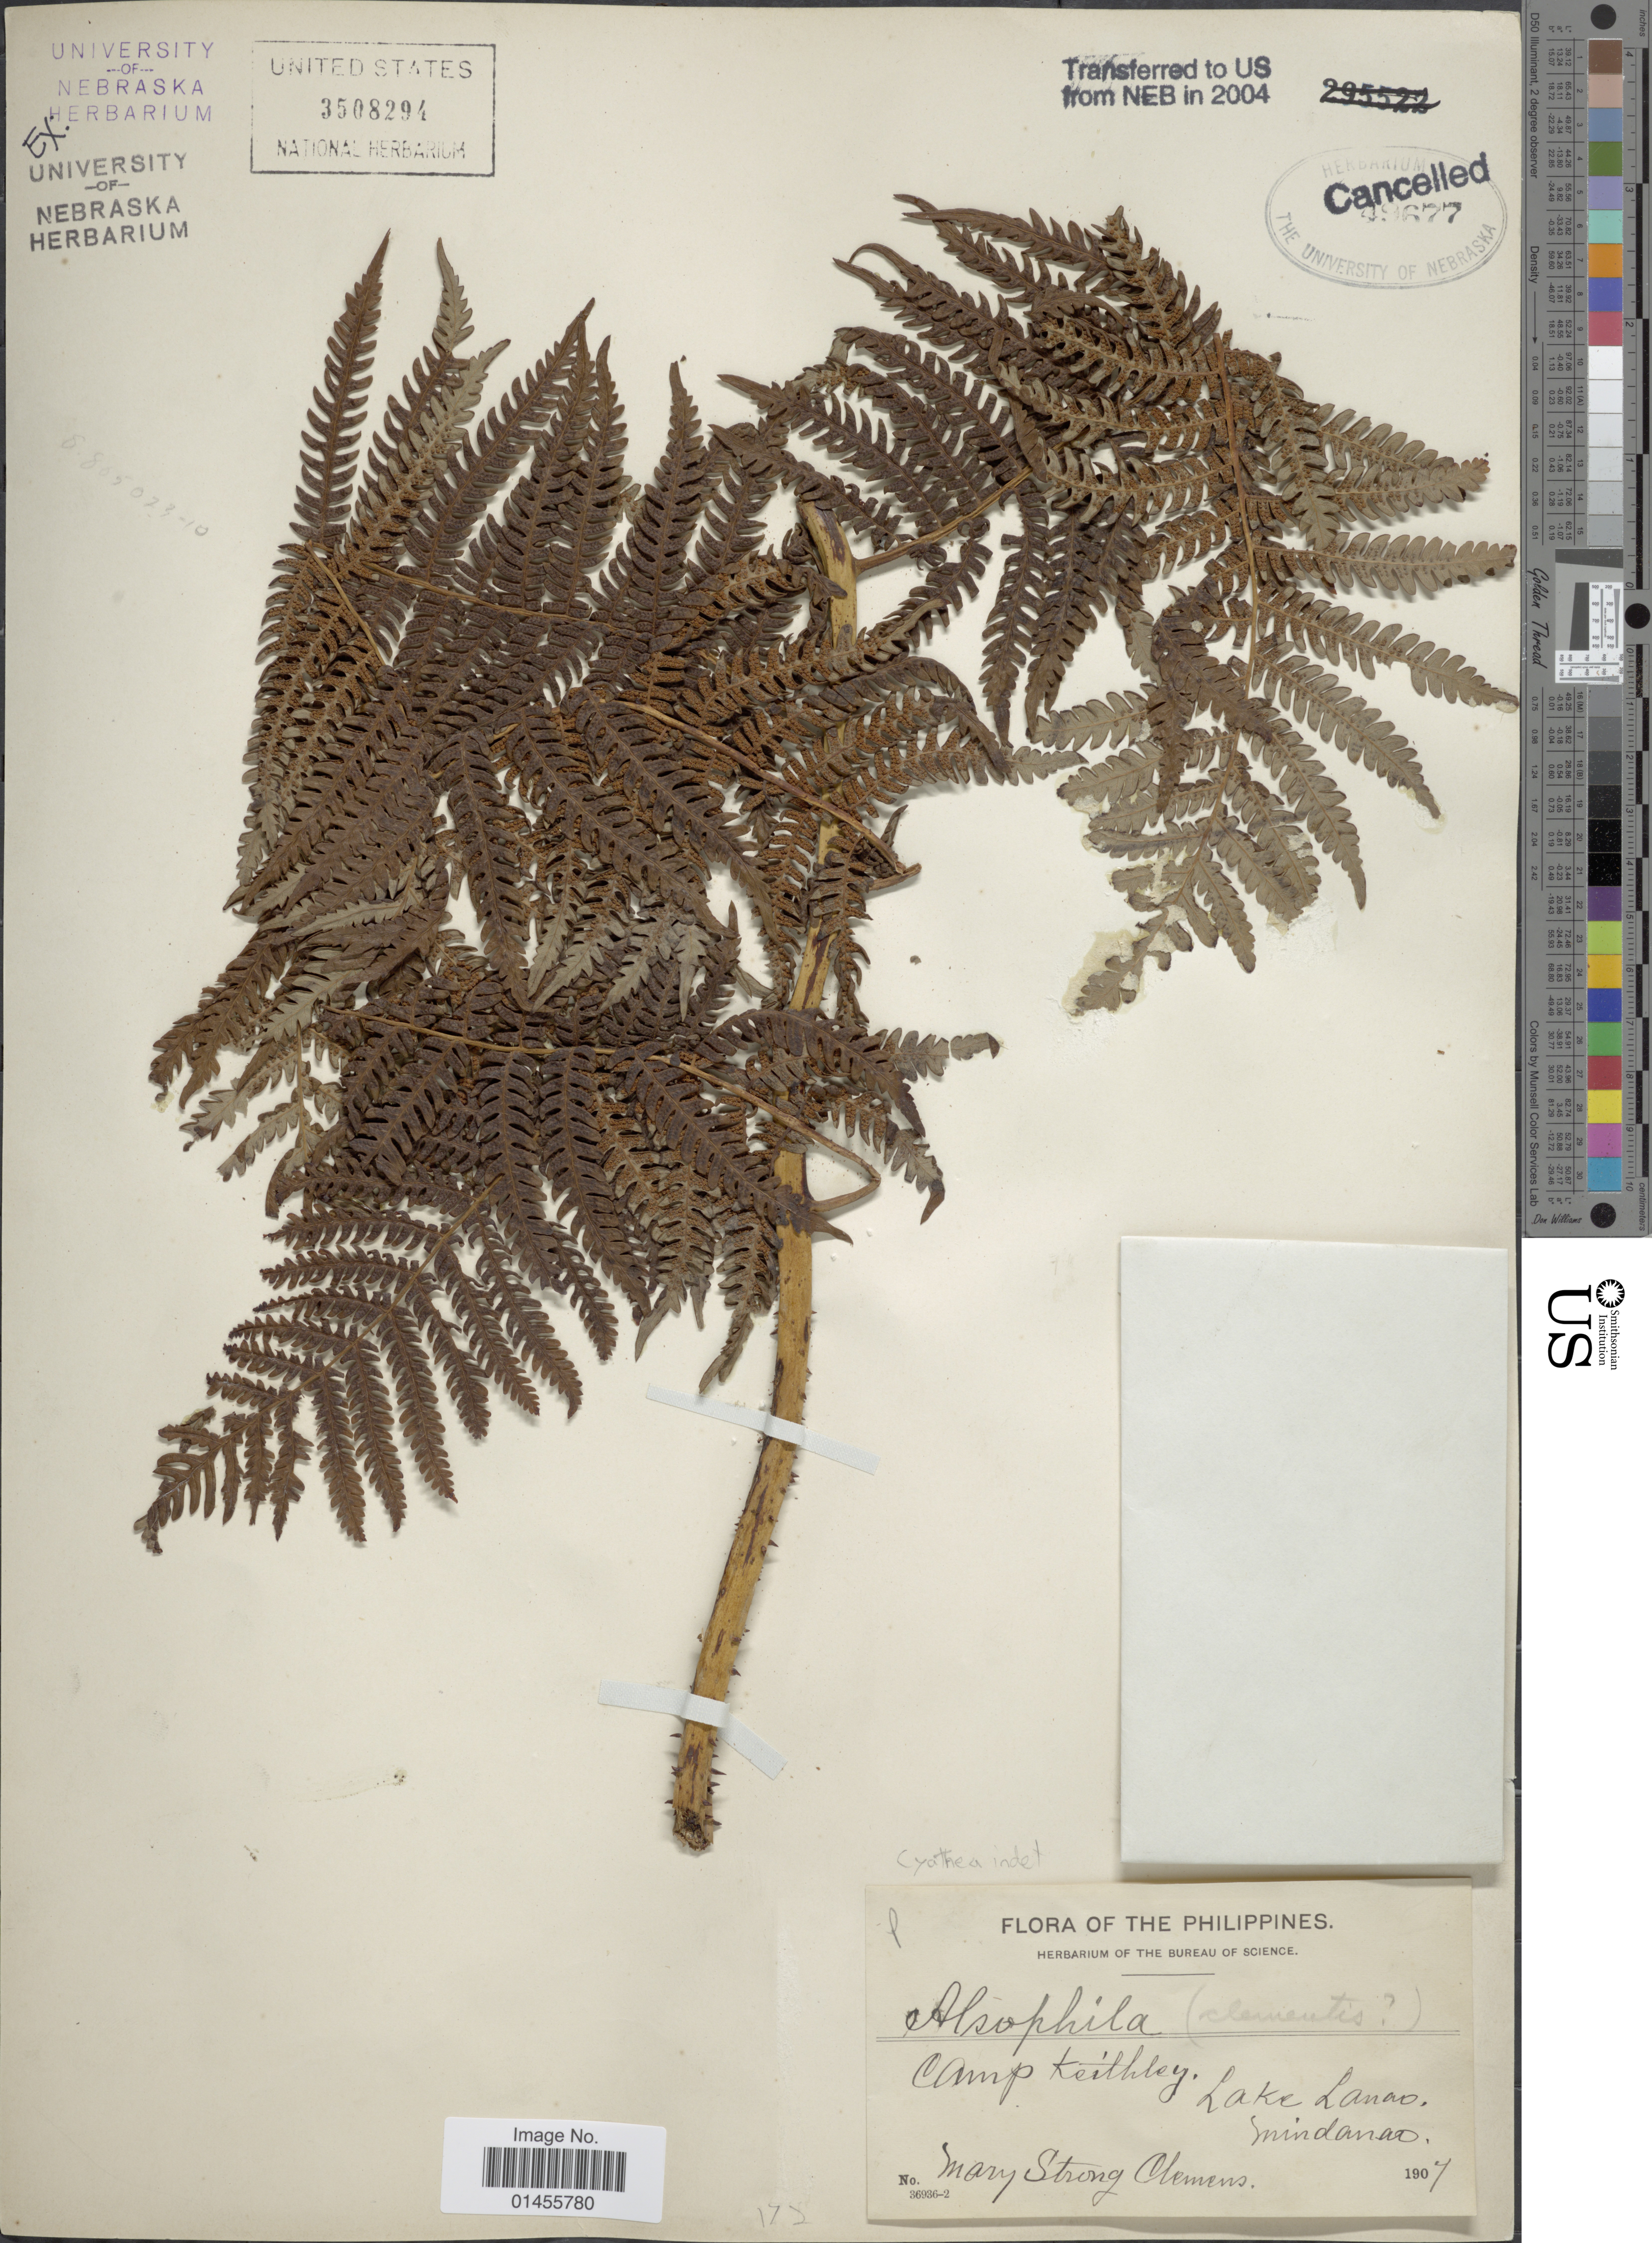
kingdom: Plantae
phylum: Tracheophyta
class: Polypodiopsida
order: Cyatheales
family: Cyatheaceae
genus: Alsophila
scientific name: Alsophila sp.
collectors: M. S. Clemens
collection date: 1907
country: Philippines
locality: Camp Keithley, Lake Lamao, Mindanao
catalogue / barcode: US 3508294